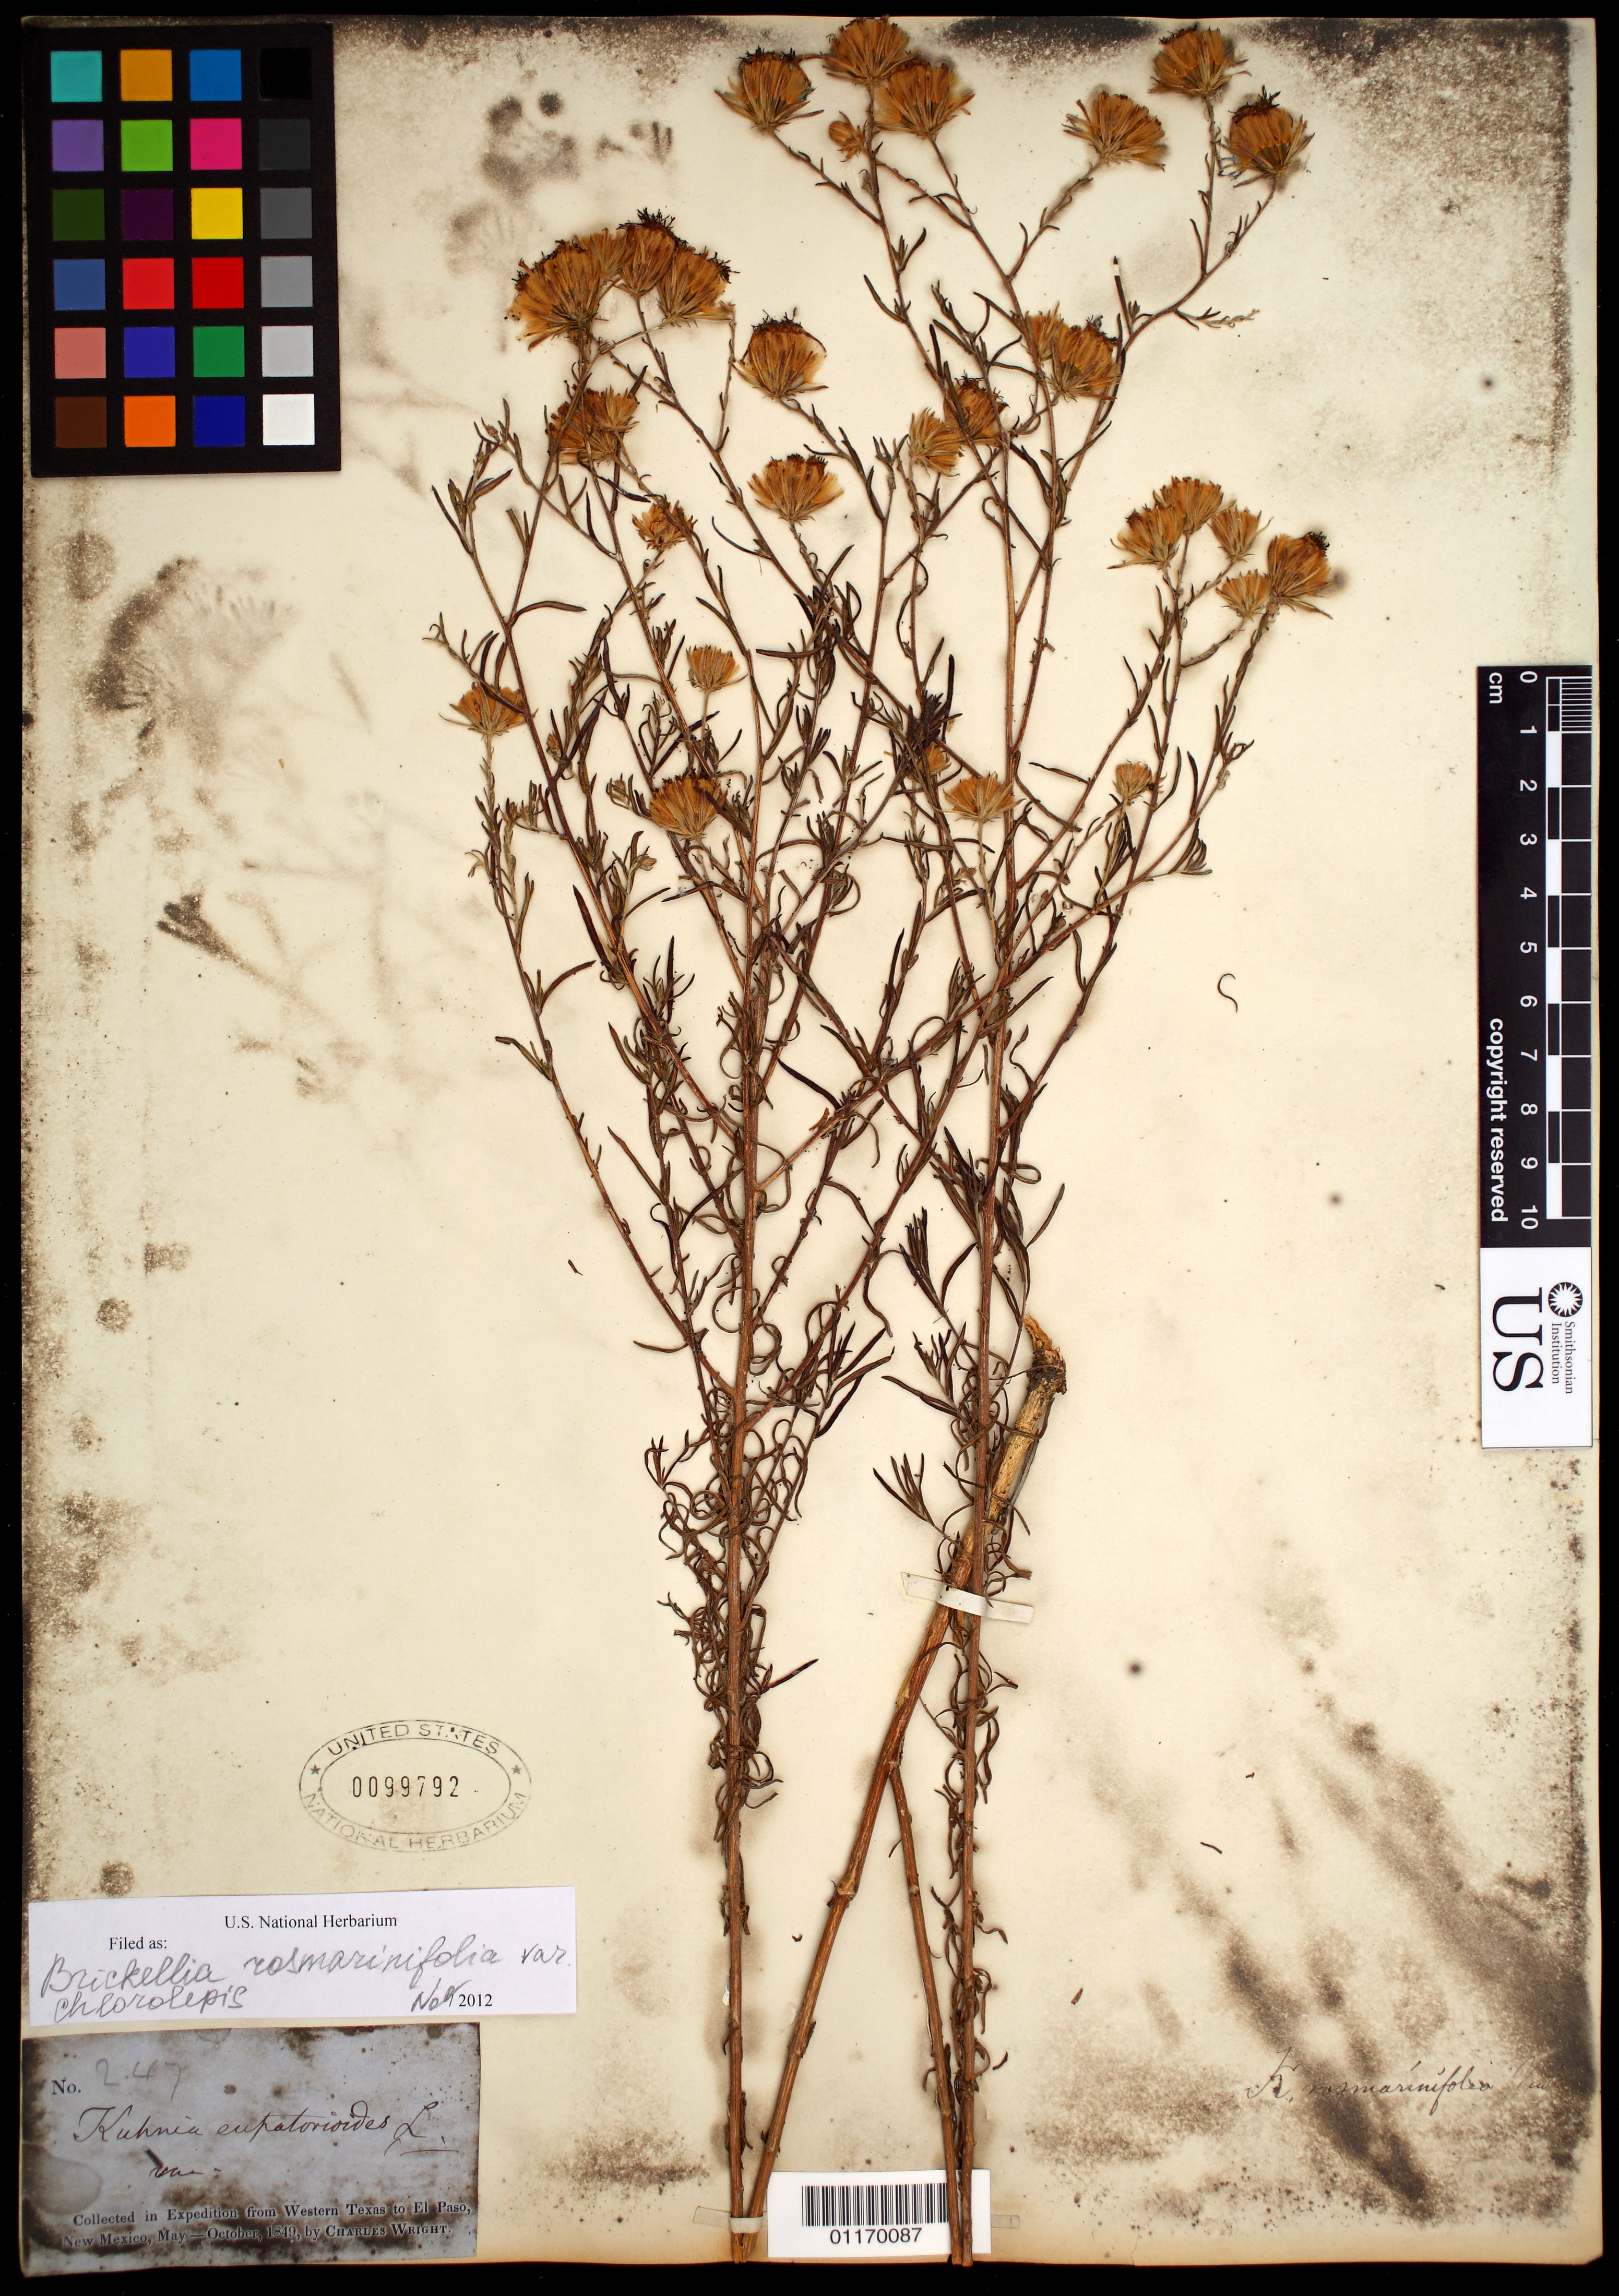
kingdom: Plantae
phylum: Tracheophyta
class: Magnoliopsida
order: Asterales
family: Asteraceae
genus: Brickellia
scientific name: Brickellia rosmarinifolia var. chlorolepis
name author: (Wooton & Standl.) W.A. Weber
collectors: C. Wright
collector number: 247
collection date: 1849-05/1849-10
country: United States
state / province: New Mexico / Texas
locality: from Western Texas to El Paso, New Mexico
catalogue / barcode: US 99792